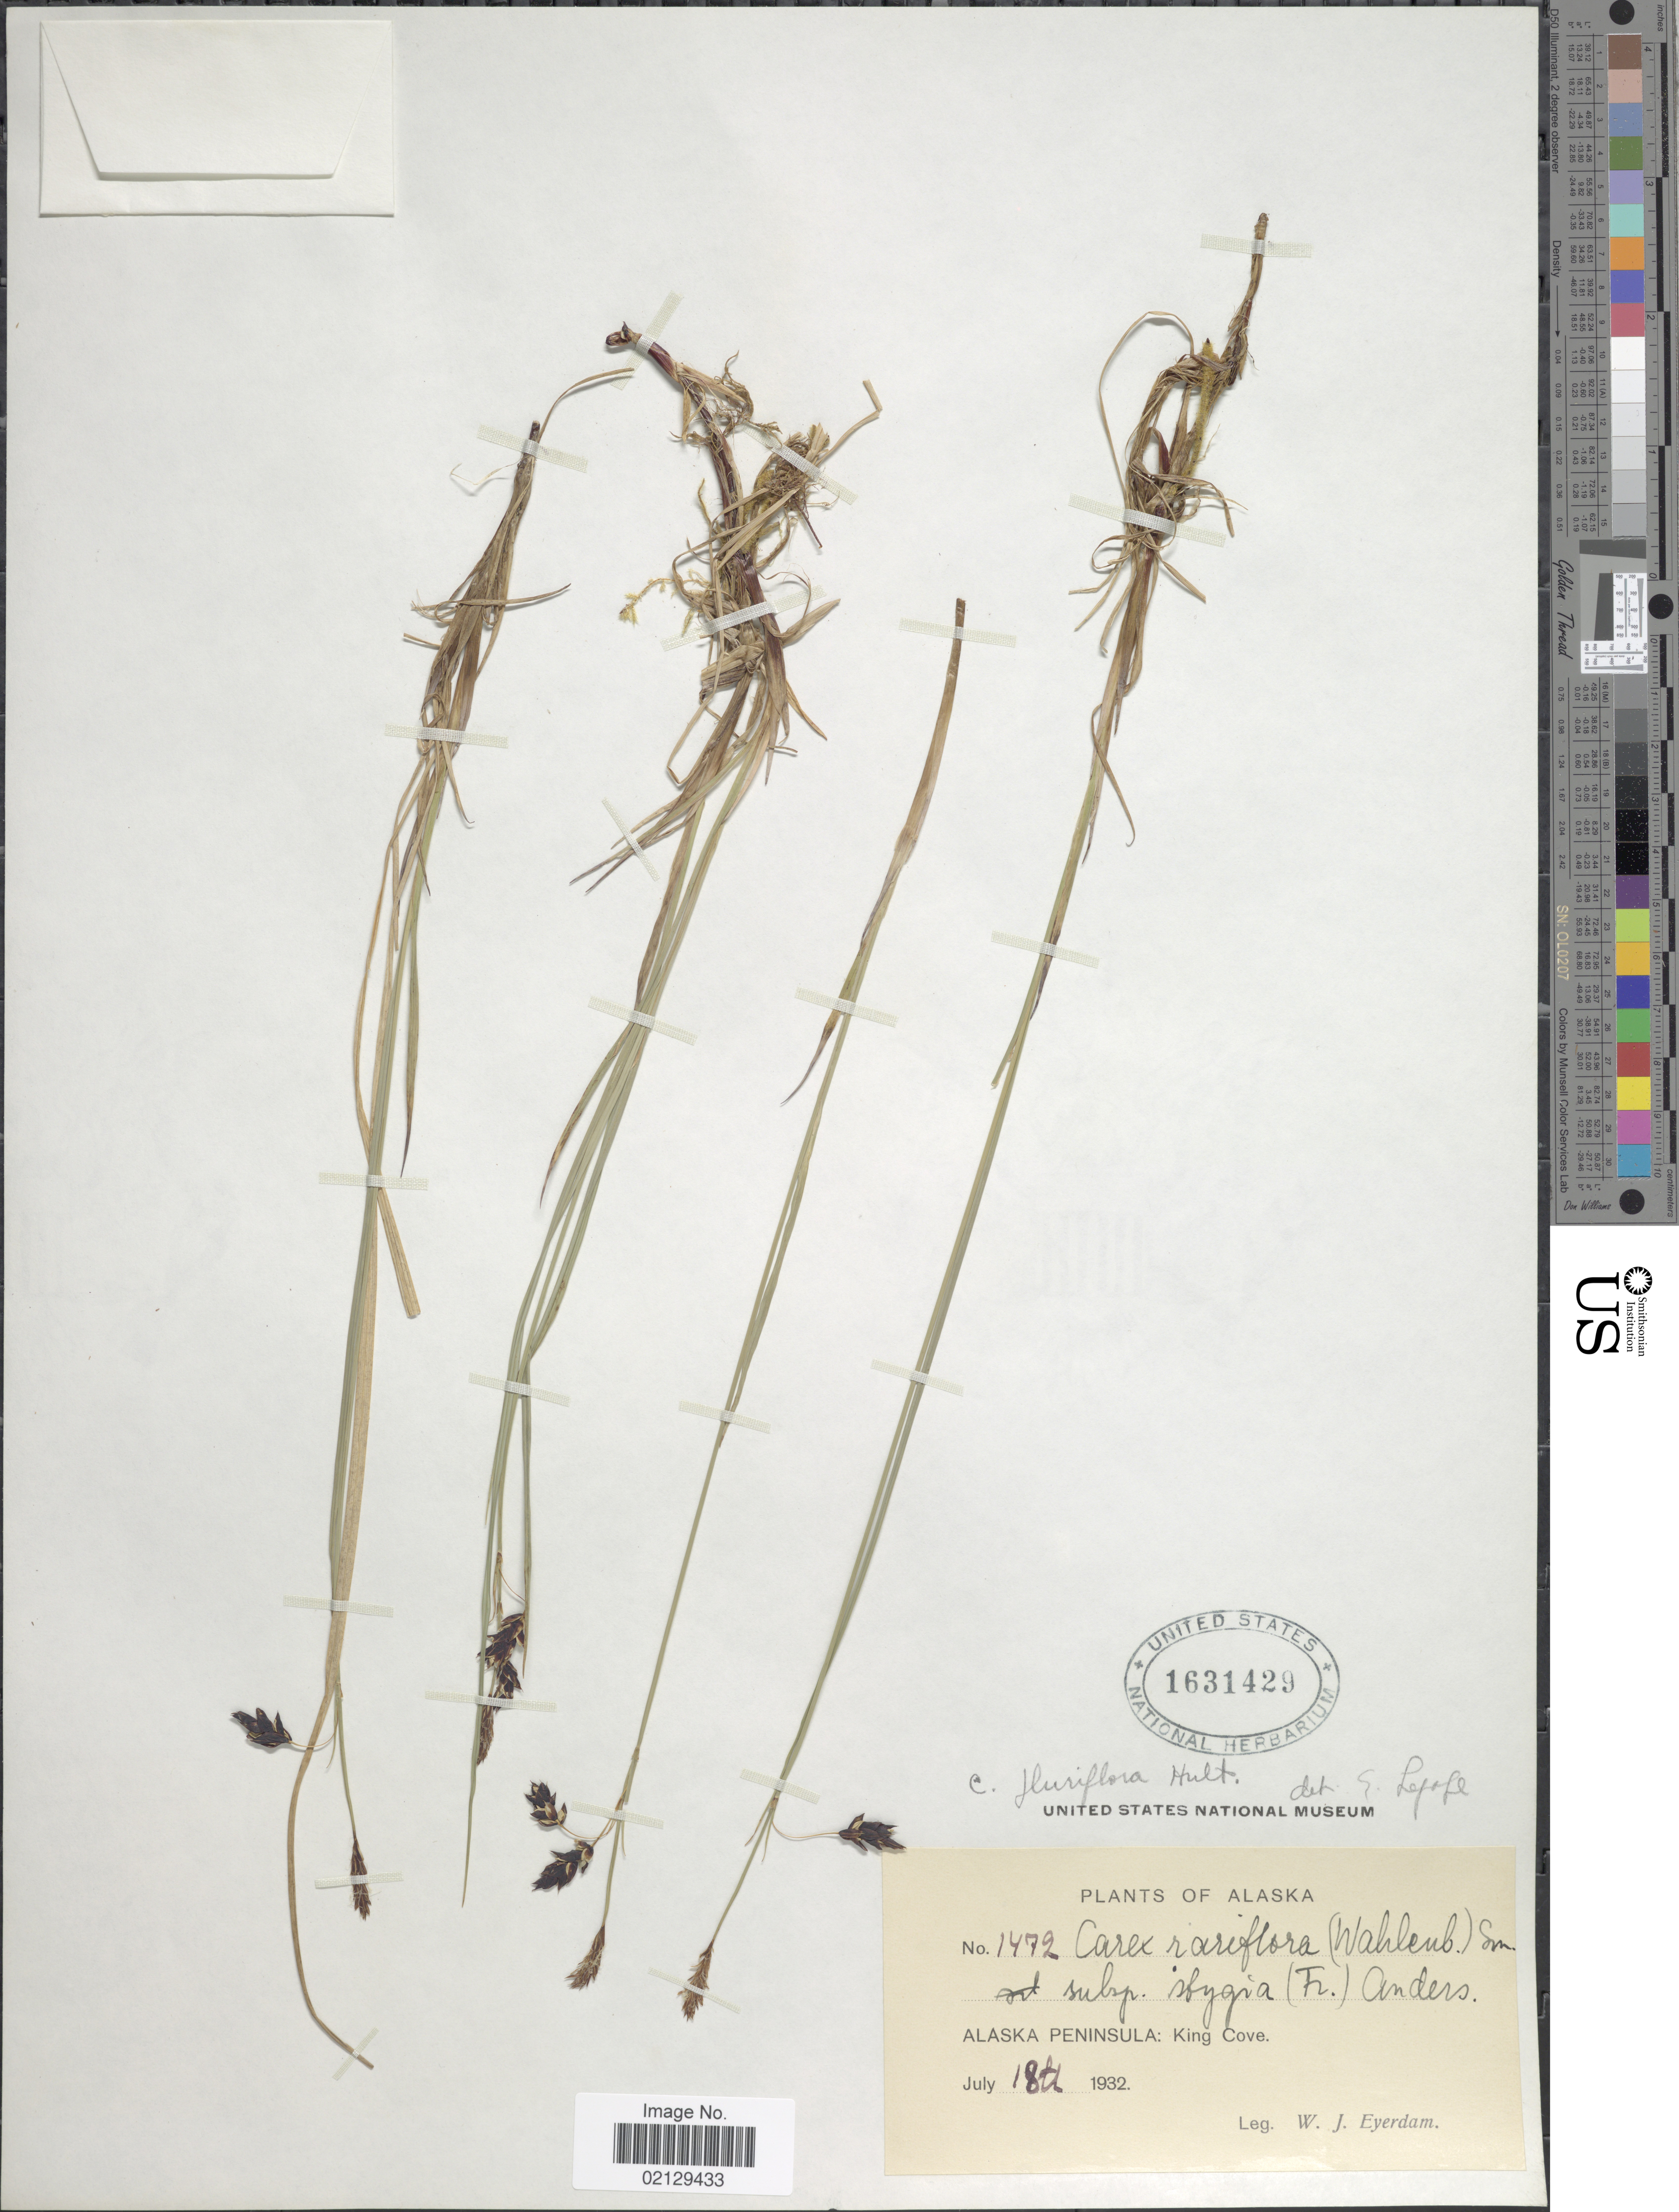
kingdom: Plantae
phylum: Tracheophyta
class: Liliopsida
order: Poales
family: Cyperaceae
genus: Carex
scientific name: Carex pluriflora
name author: Hultén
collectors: W. J. Eyerdam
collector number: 1472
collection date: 1932-07-18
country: United States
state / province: Alaska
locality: Alaska Peninsula: King Cove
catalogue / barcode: US 1631429